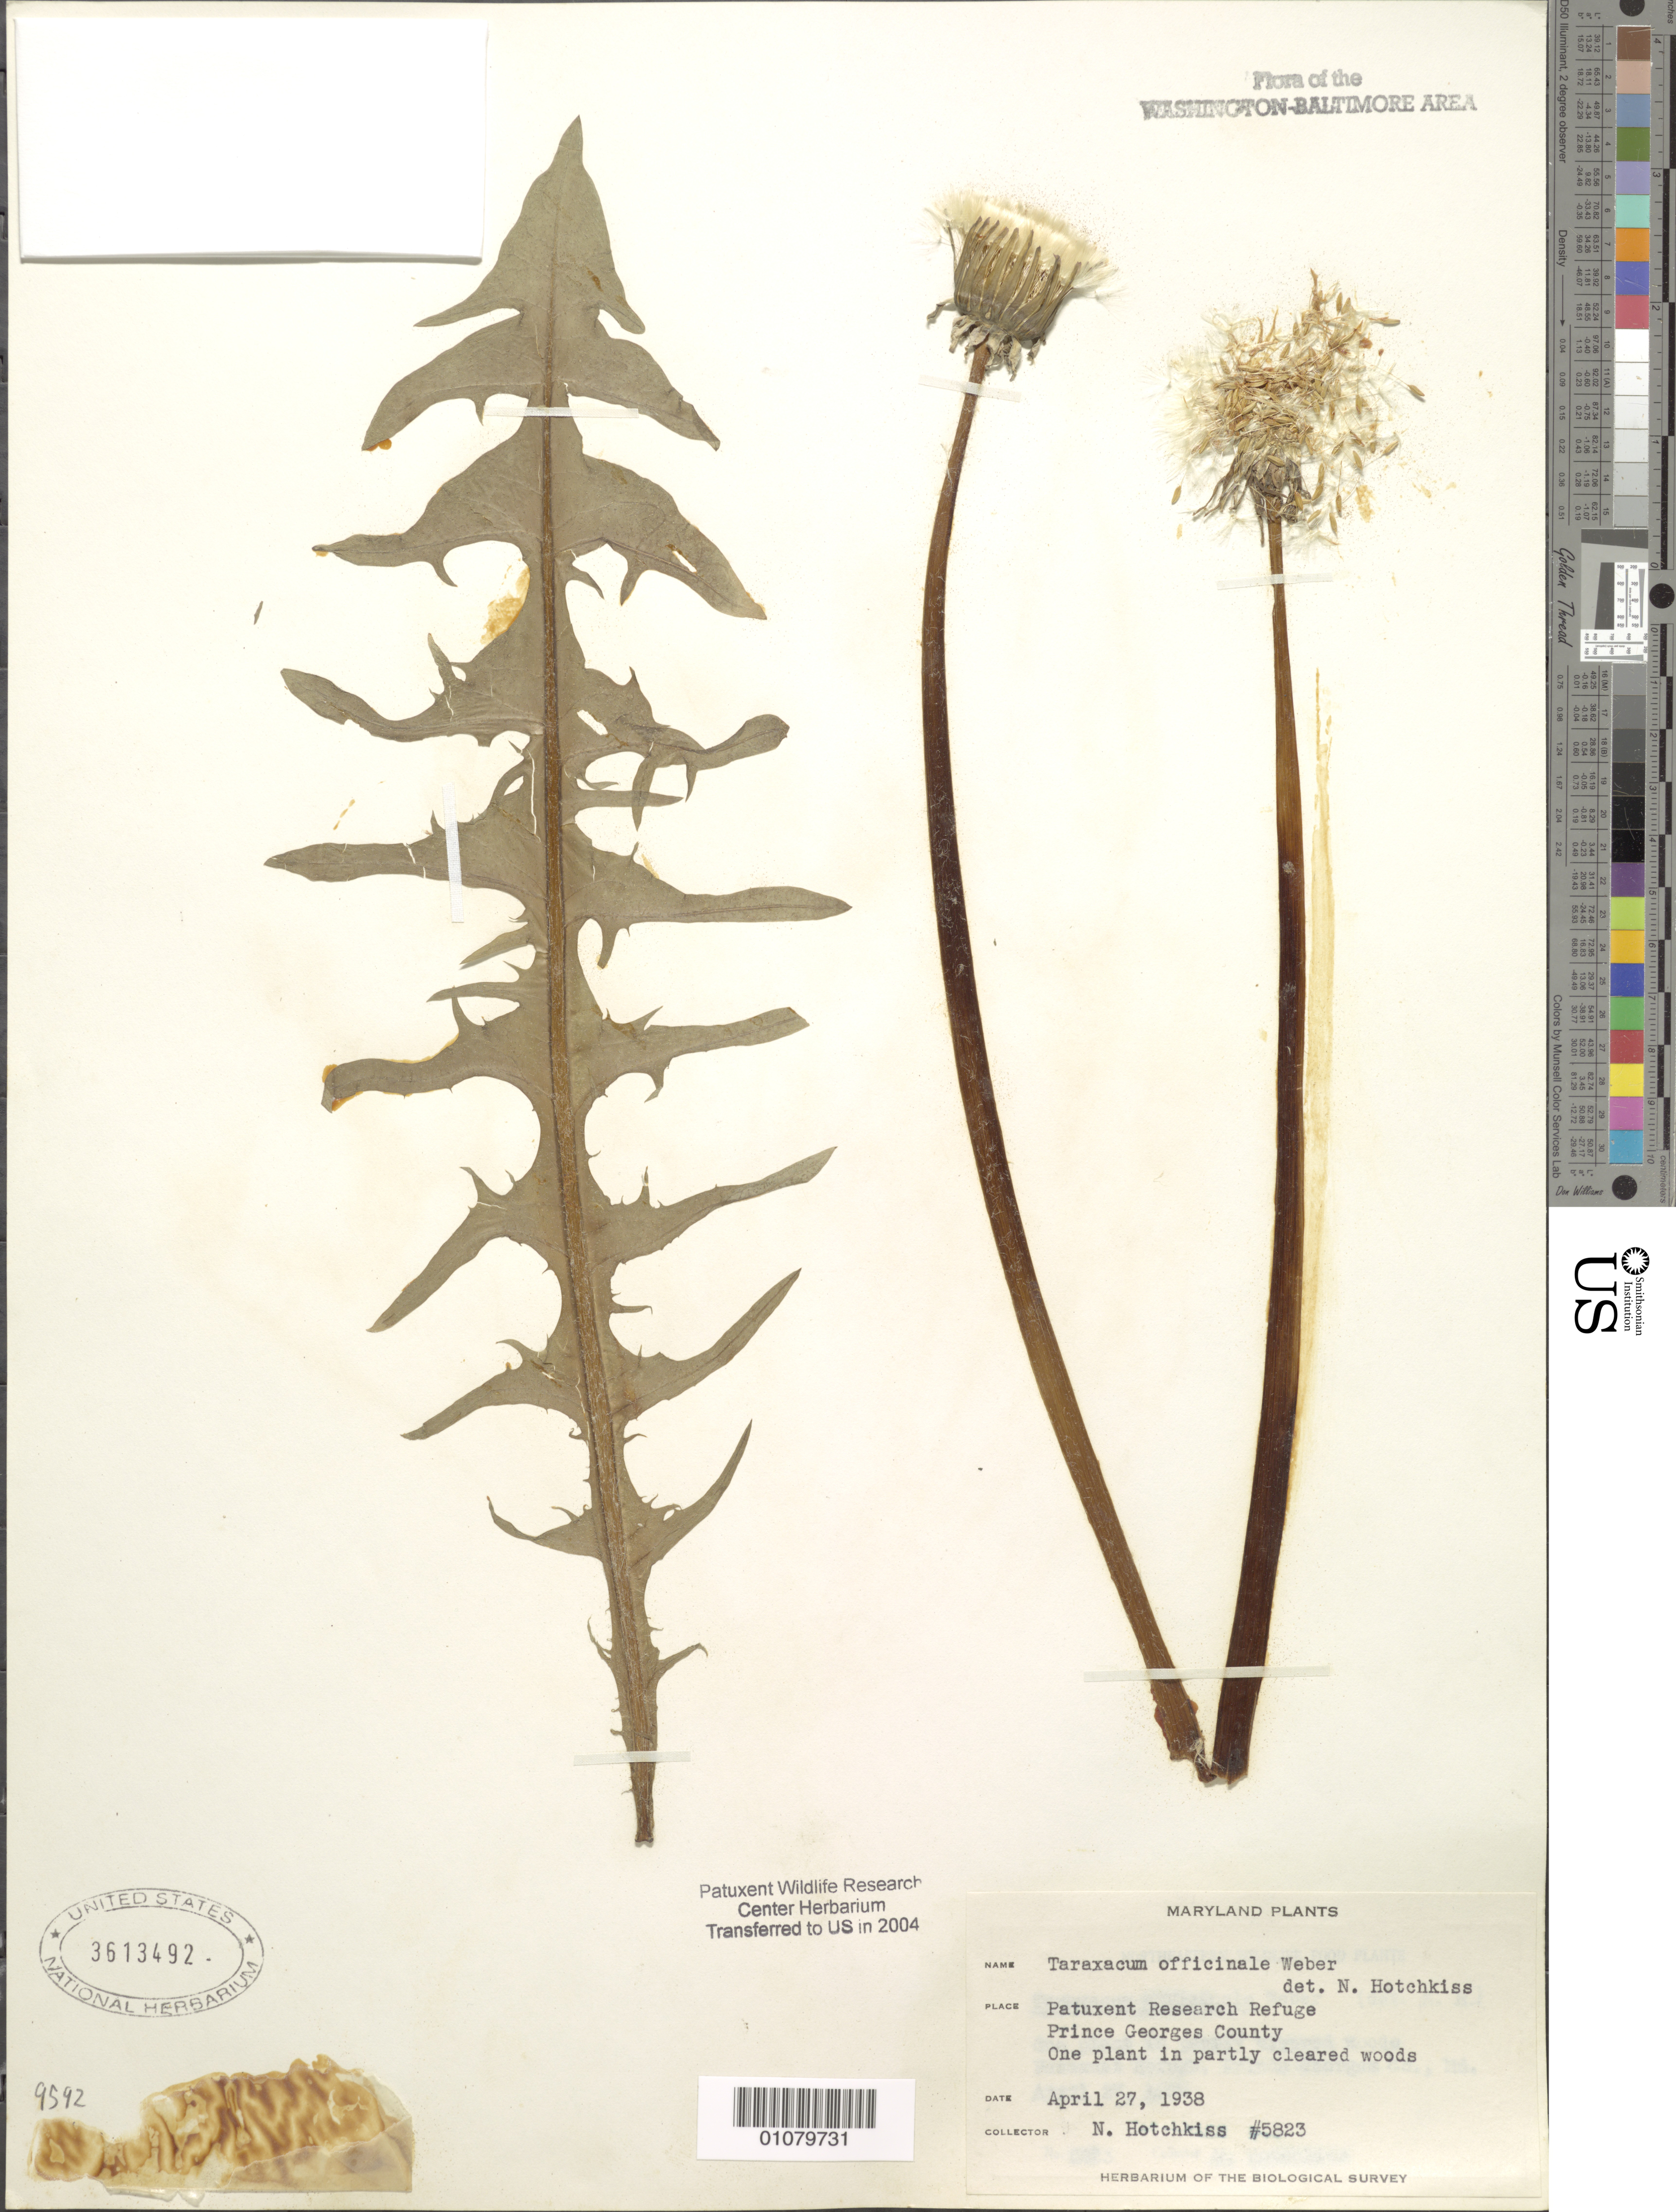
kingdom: Plantae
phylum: Tracheophyta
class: Magnoliopsida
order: Asterales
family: Asteraceae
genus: Taraxacum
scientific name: Taraxacum officinale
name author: G.H. Weber ex F.H. Wigg.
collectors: N. Hotchkiss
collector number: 5823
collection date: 1938-04-27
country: United States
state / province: Maryland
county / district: Prince George's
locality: Patuxent Wildlife Refuge.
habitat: One plant in partly cleared woods.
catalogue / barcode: US 3613492